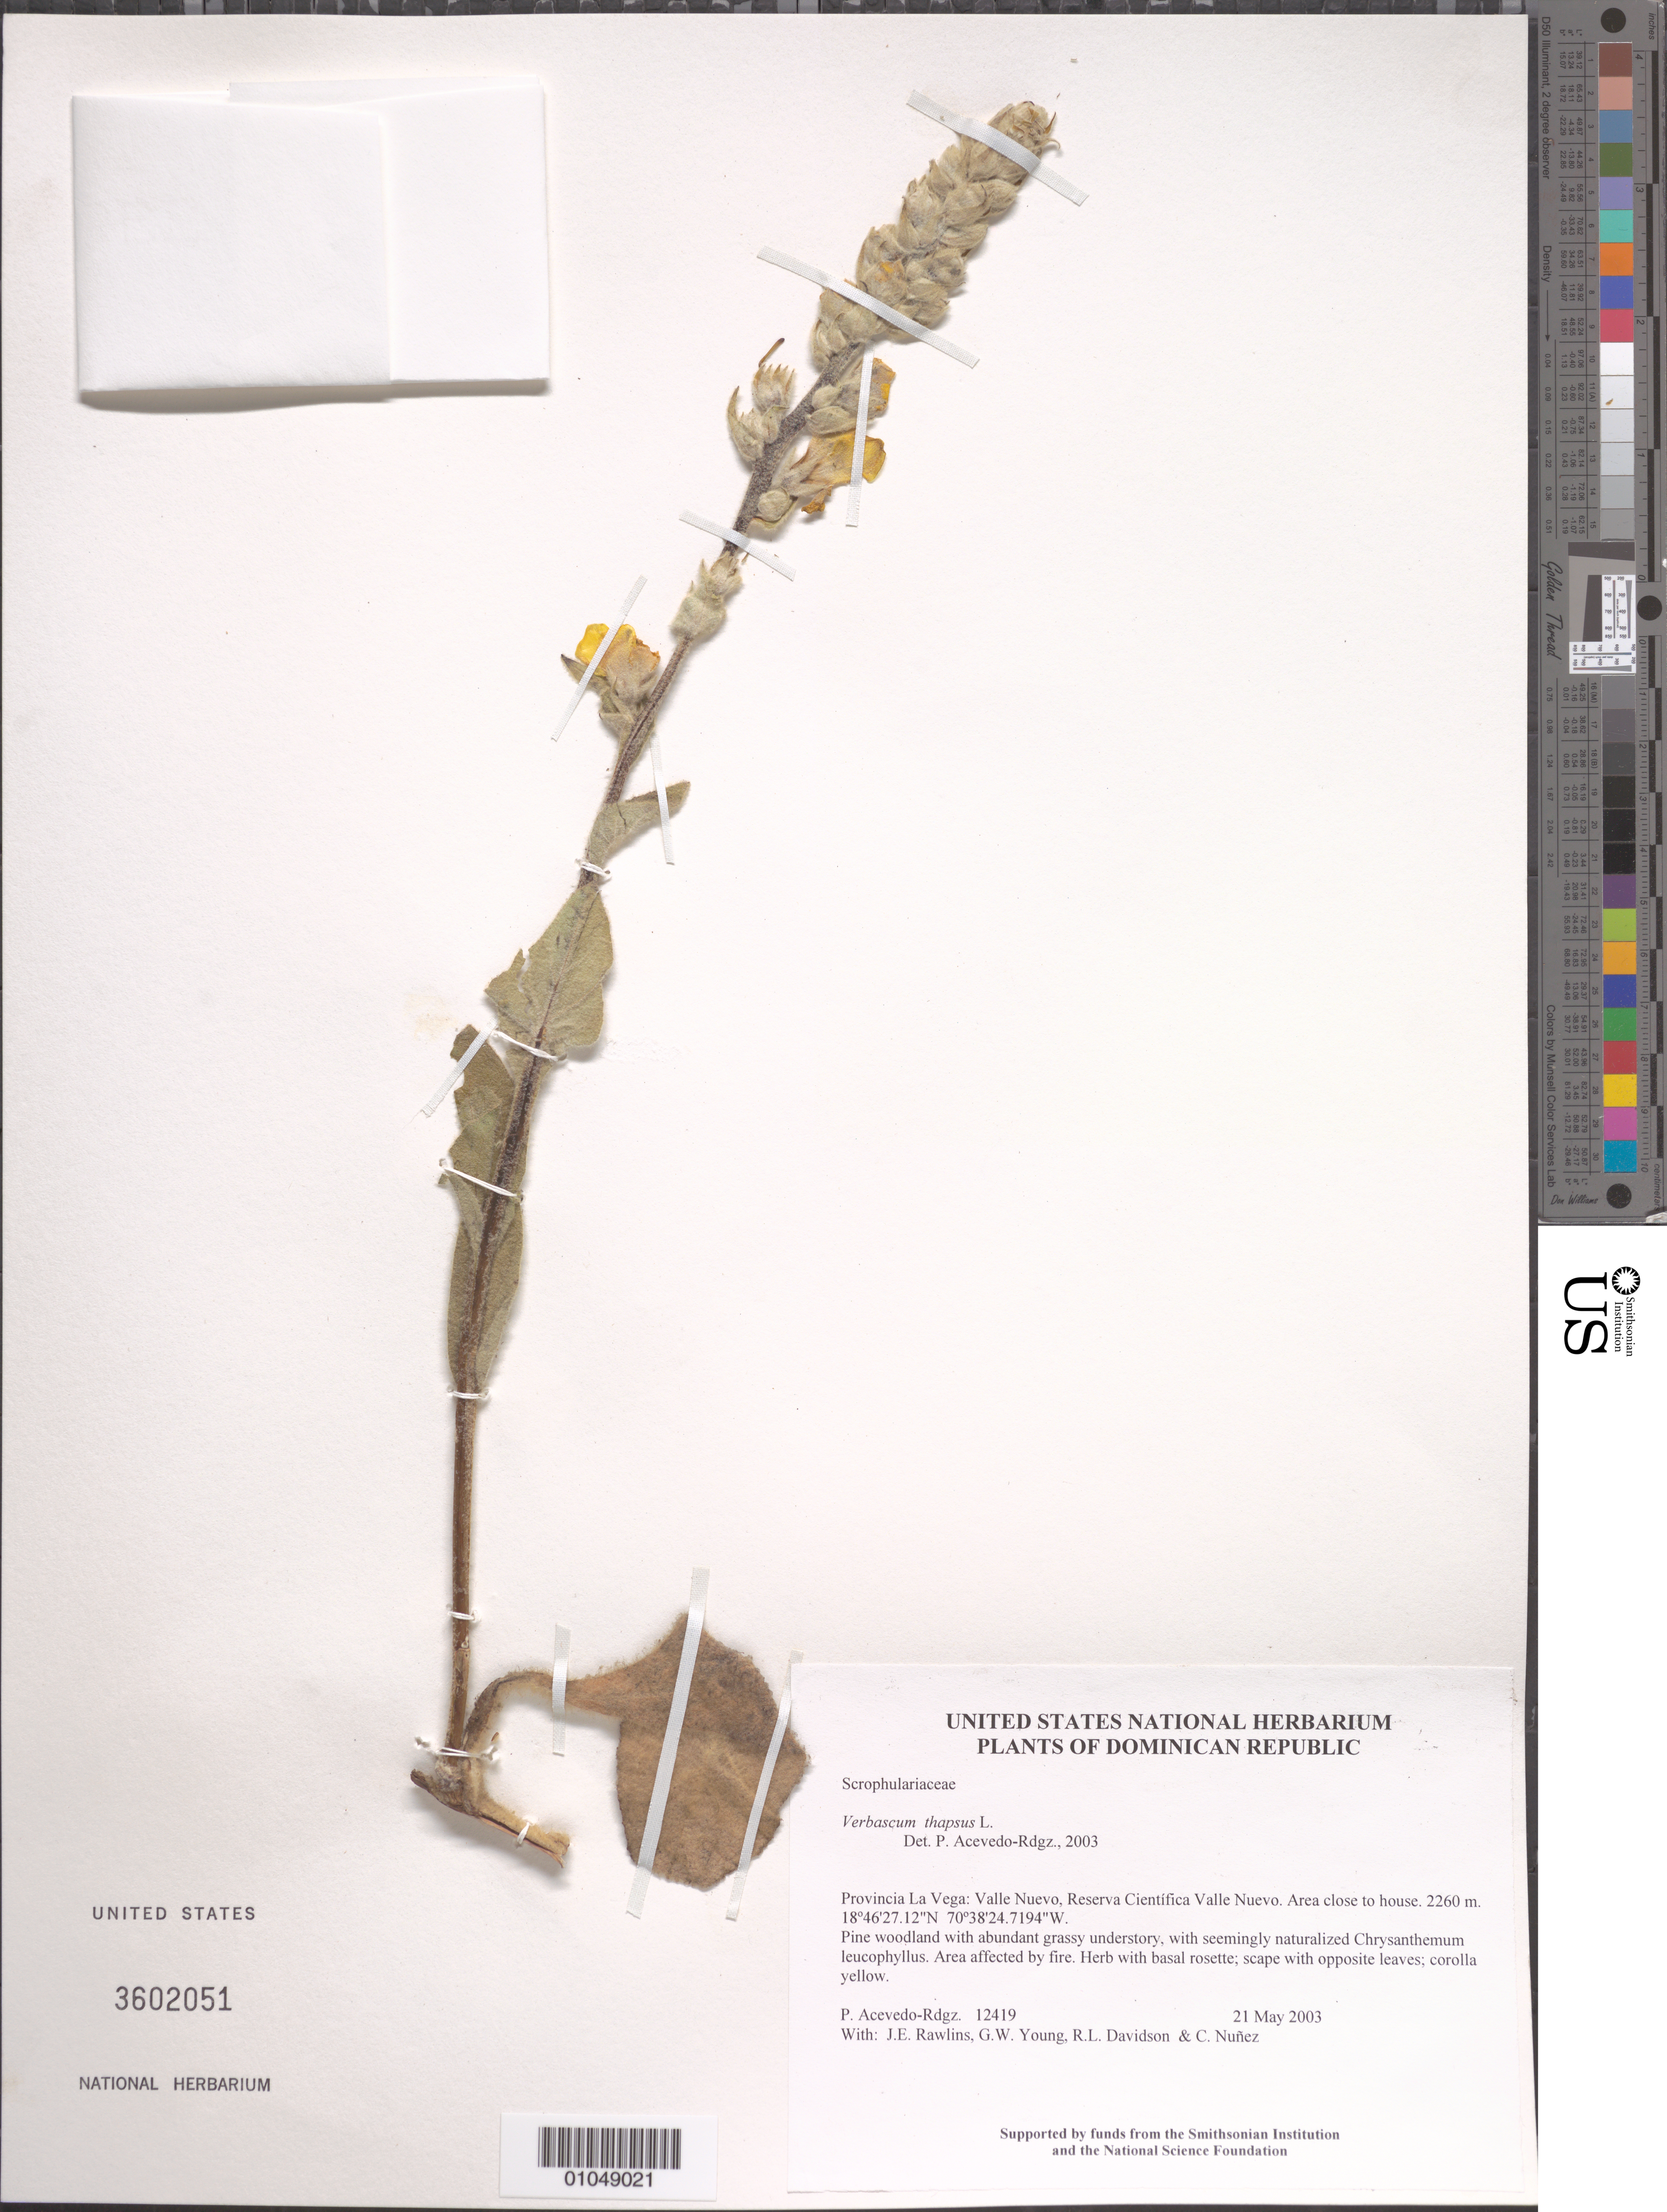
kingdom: Plantae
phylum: Tracheophyta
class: Magnoliopsida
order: Lamiales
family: Scrophulariaceae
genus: Verbascum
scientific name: Verbascum thapsus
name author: L.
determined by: Acevedo-Rodríguez, P., (BOT), Smithsonian Institution - National Museum of Natural History (UNITED STATES)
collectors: P. Acevedo-Rodr., J. Rawlins, G. Young, R. Davidson & C. Nunez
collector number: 12419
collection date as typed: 21 May 2003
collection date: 2003-05-21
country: Dominican Republic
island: Hispaniola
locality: Provincia La Vega: Valle Nuevo, Reserva Científica Valle Nuevo. Area close to house.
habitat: Pine woodland with abundant grassy understory, with seemingly naturalized Chrysanthemum leucophyllus. Area affected by fire.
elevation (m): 2260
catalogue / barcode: US 3602051